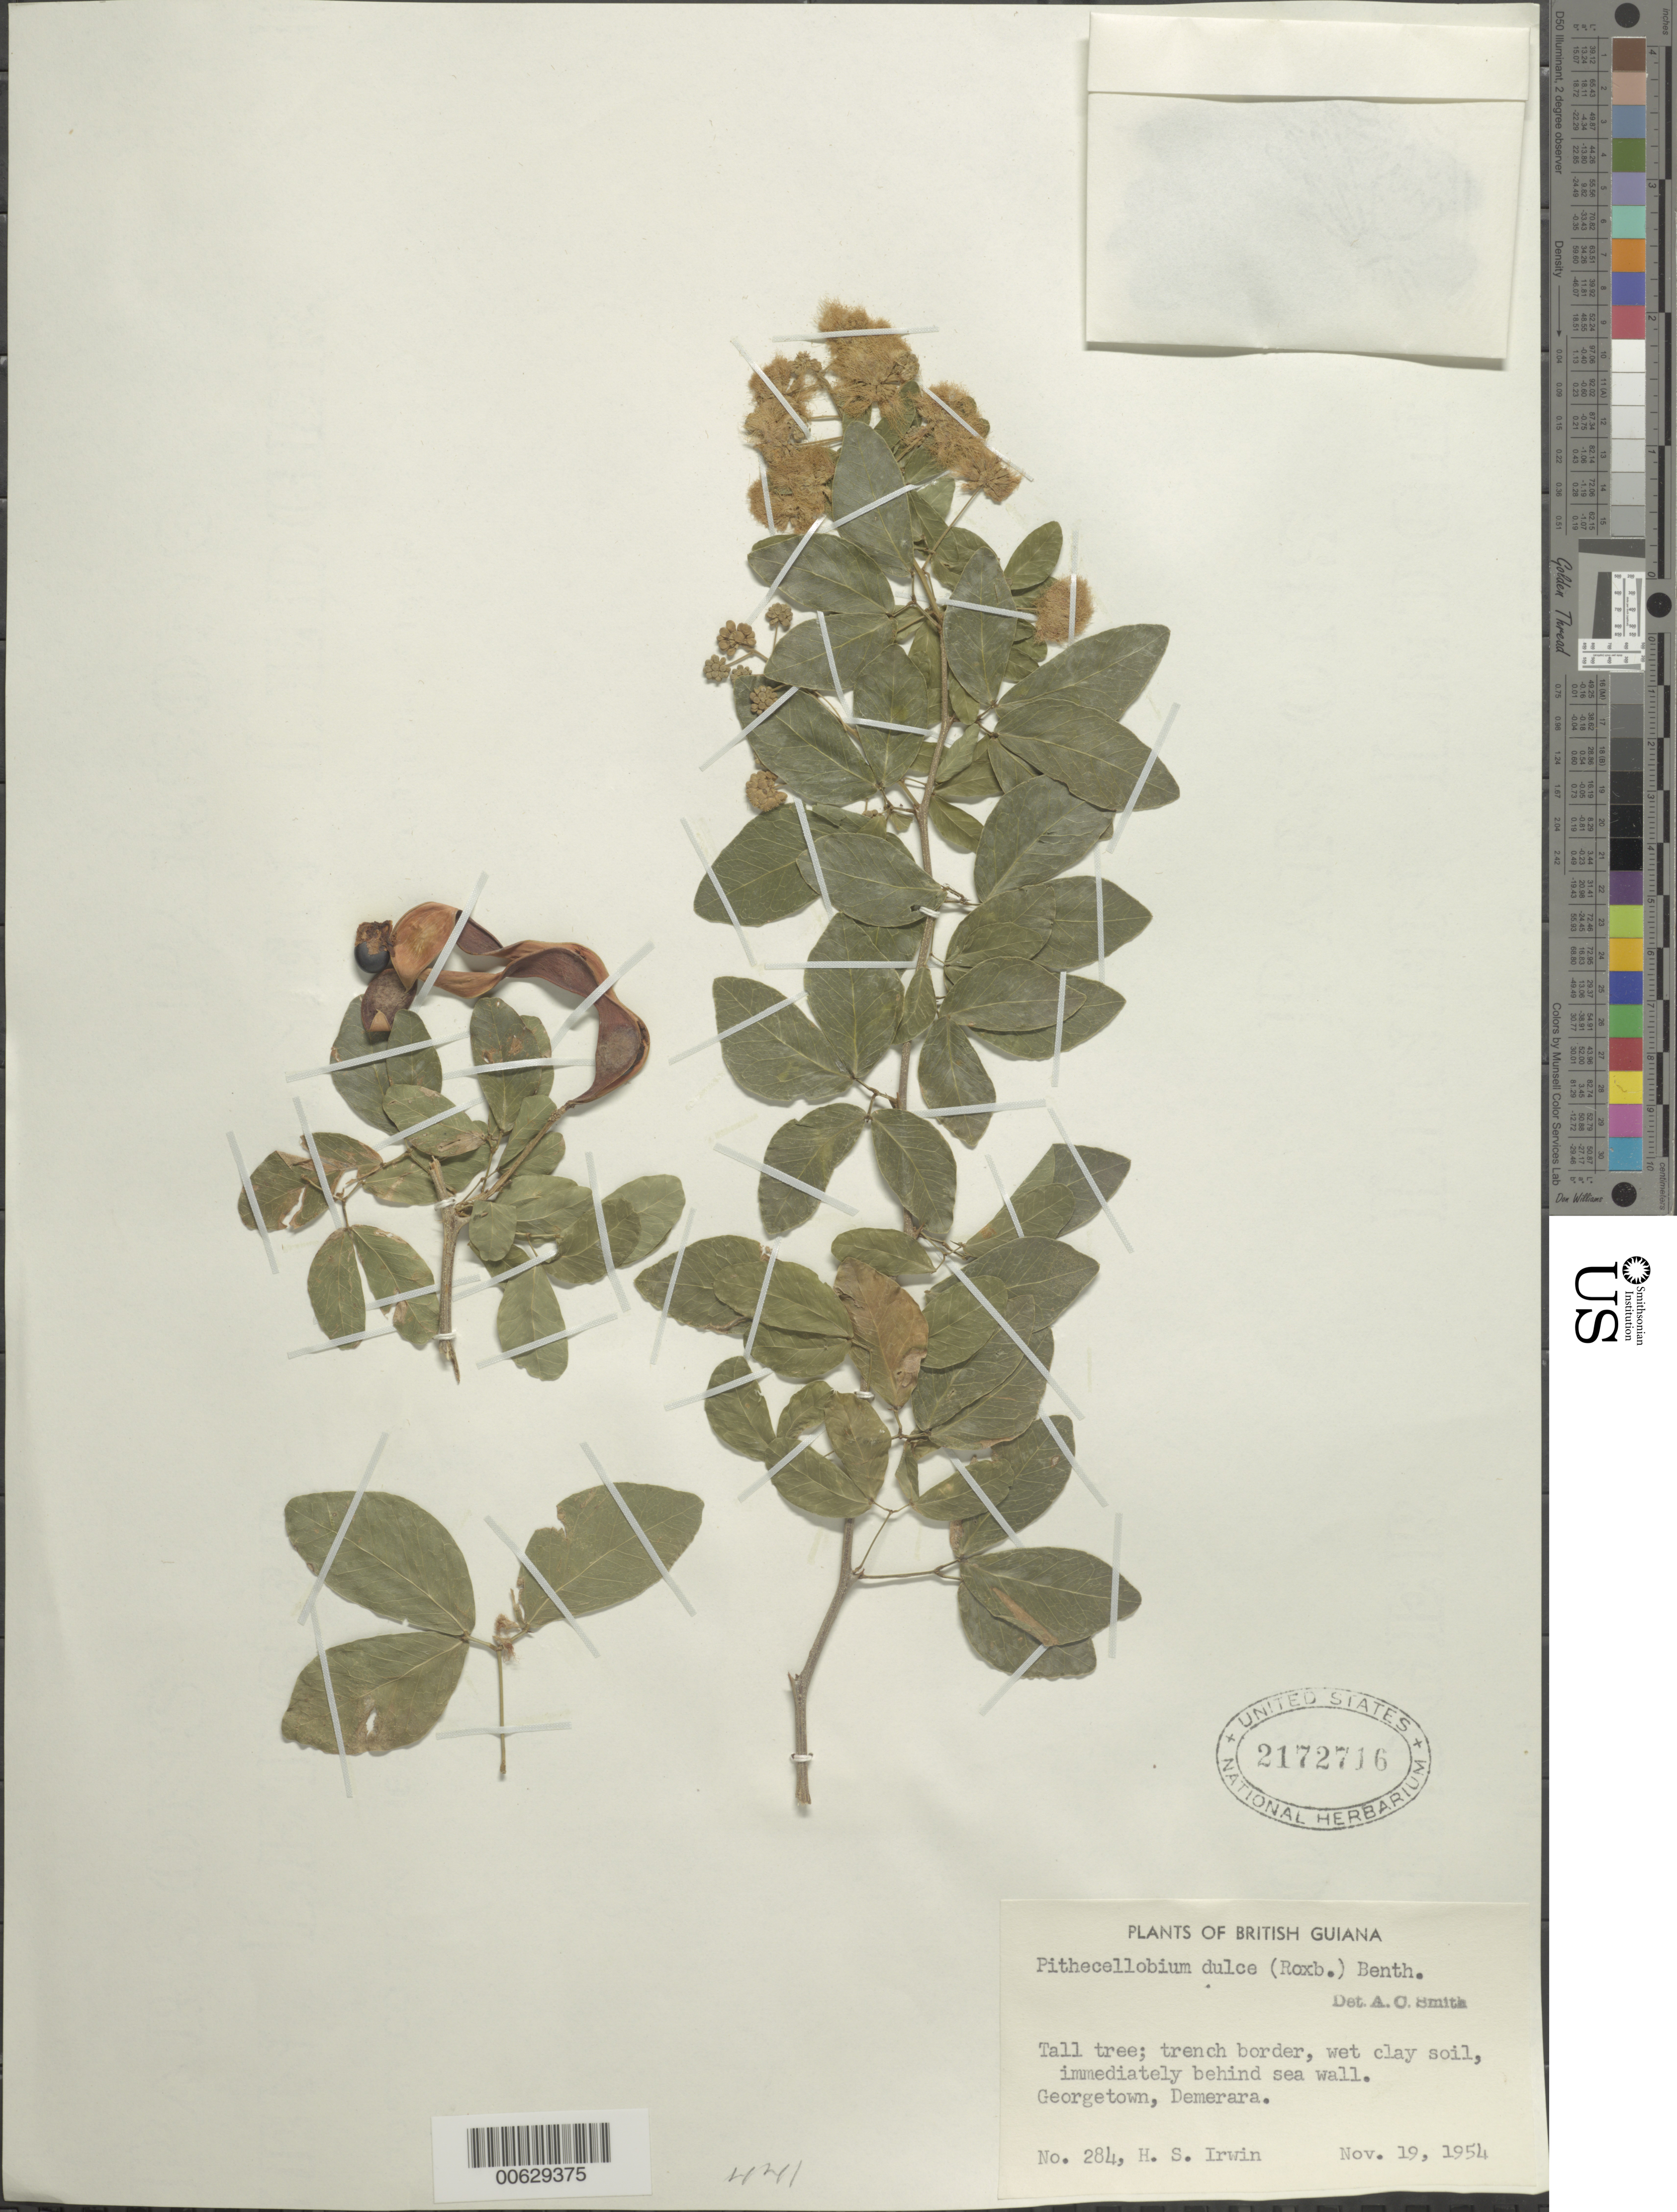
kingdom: Plantae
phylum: Tracheophyta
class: Magnoliopsida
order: Fabales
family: Fabaceae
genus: Pithecellobium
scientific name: Pithecellobium dulce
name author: (Roxb.) Benth.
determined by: Smith, A. C.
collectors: H. Irwin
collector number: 284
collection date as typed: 19-Nov-54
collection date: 1954-11-19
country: Guyana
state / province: Demerara-Mahaica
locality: Georgetown, Demerara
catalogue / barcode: US 2172716